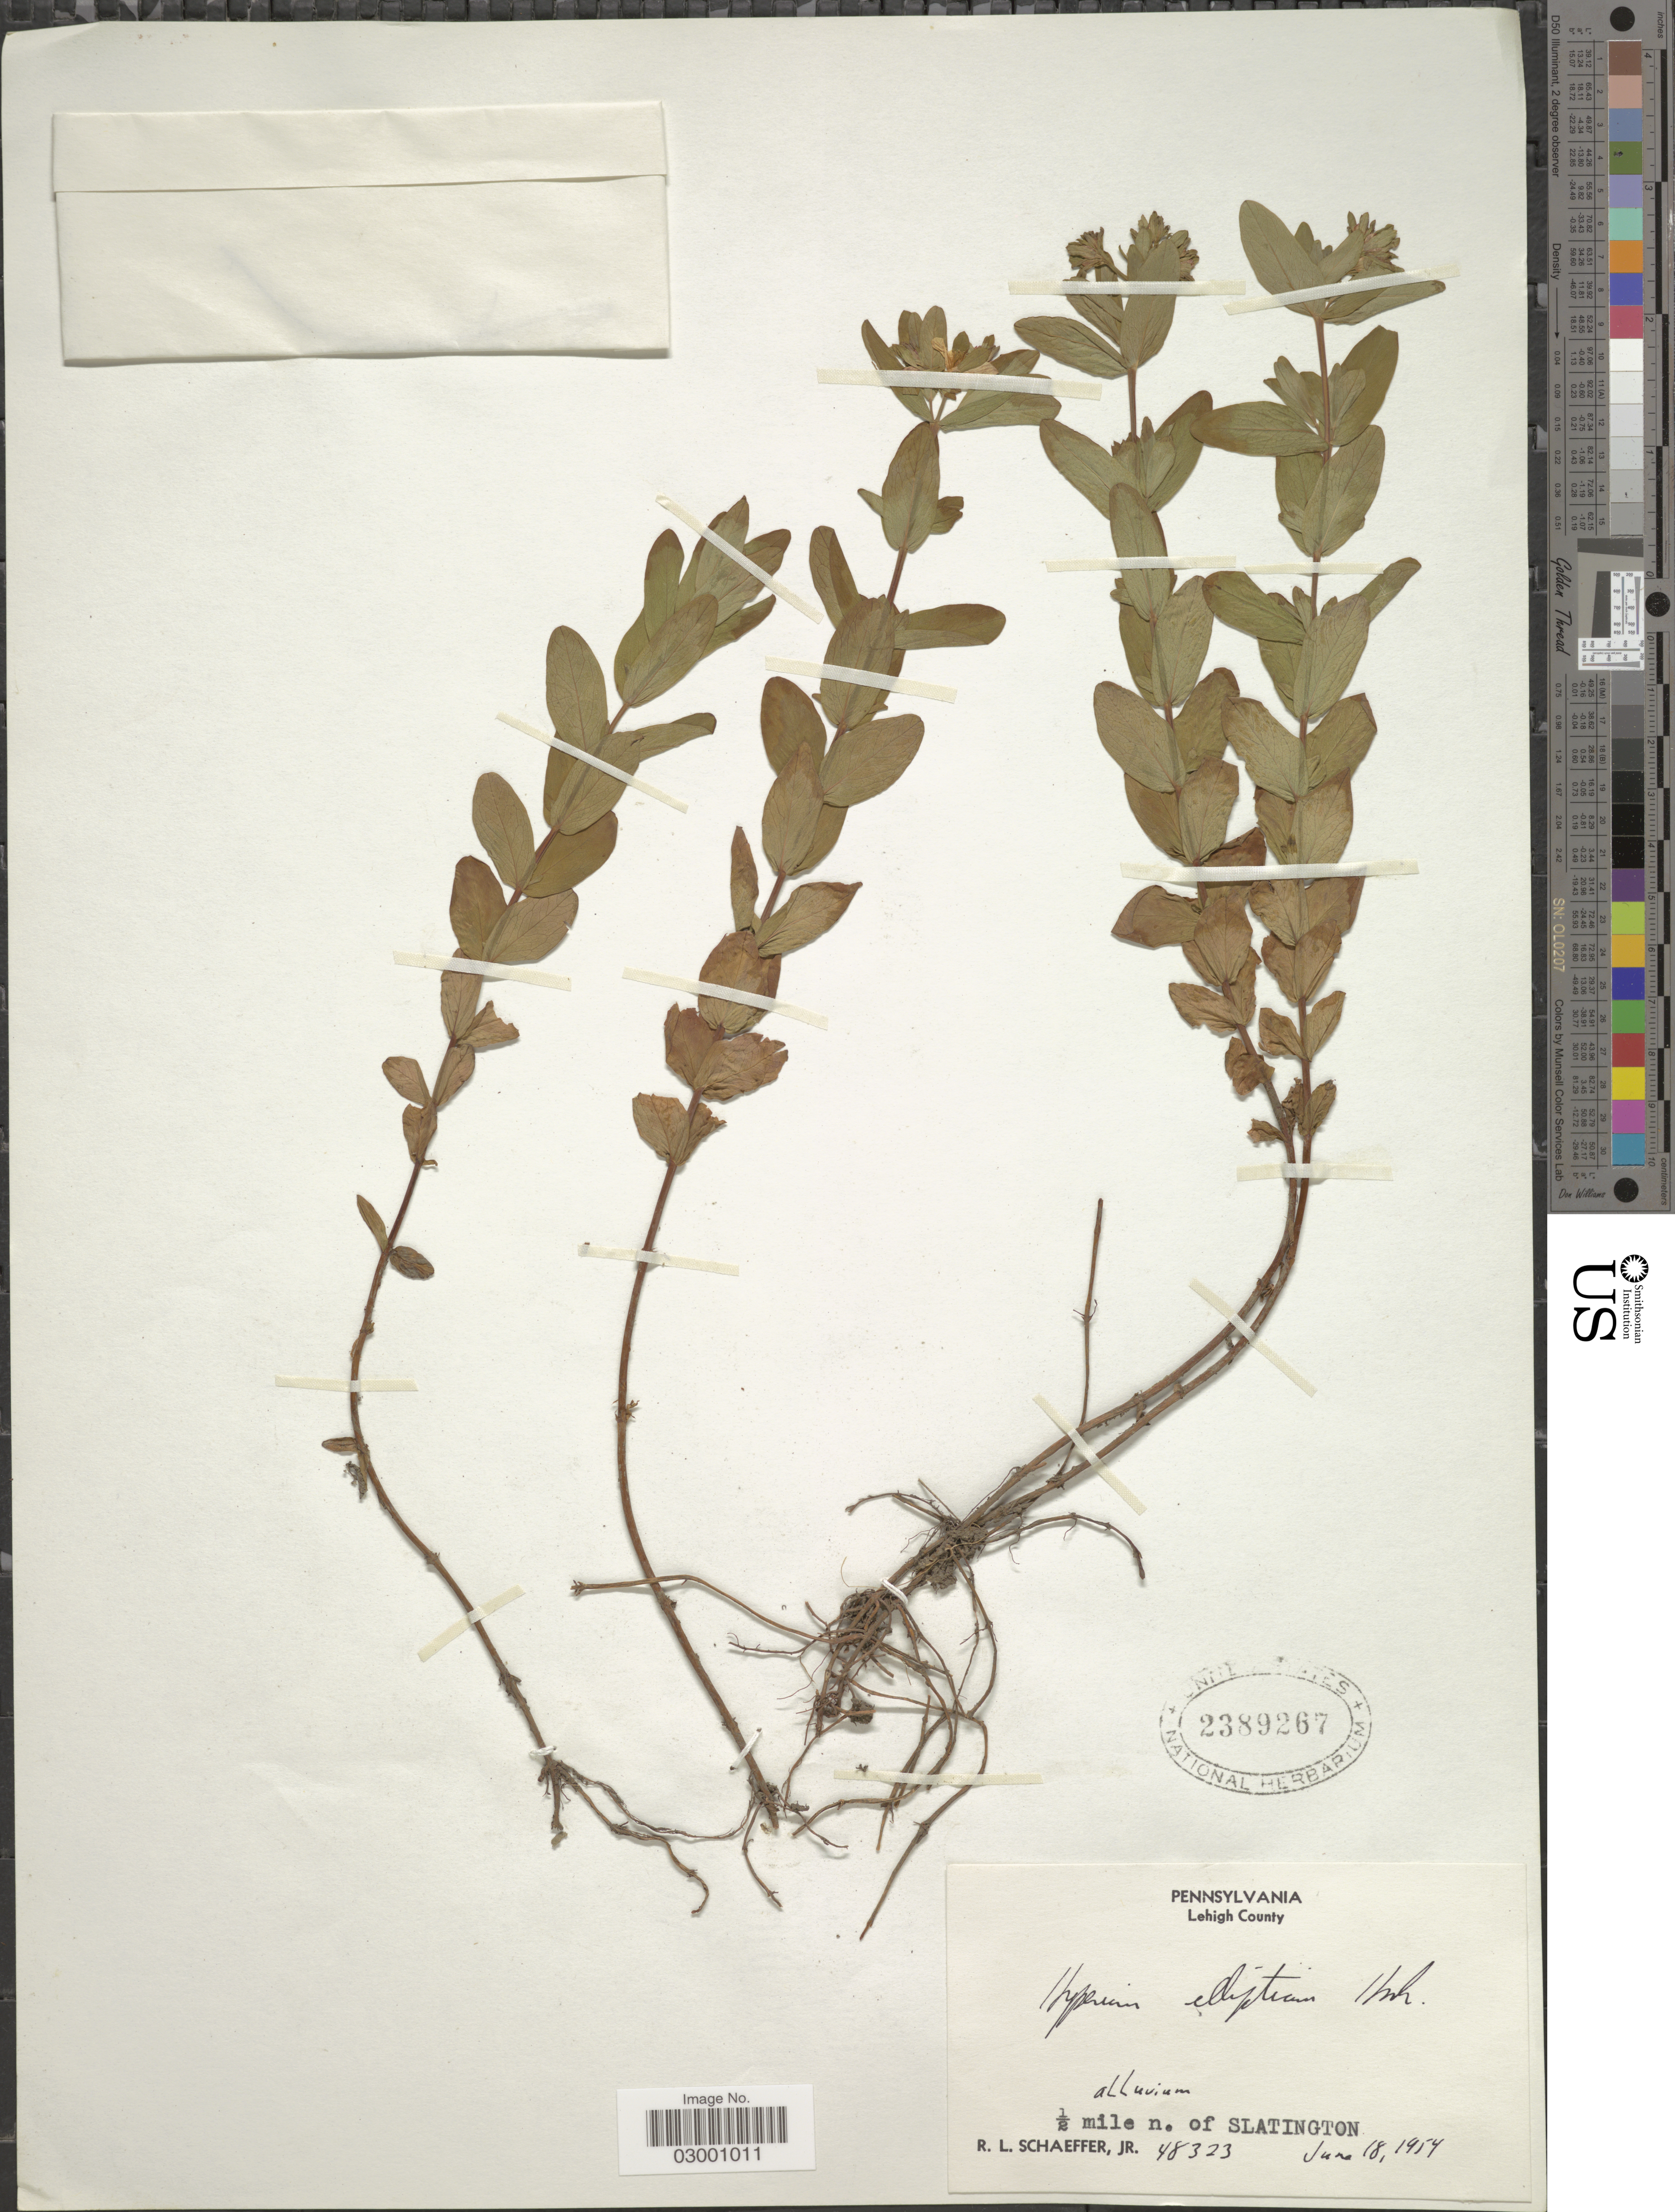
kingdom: Plantae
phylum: Tracheophyta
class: Magnoliopsida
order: Malpighiales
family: Hypericaceae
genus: Hypericum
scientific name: Hypericum ellipticum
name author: Hook.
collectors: R. L. Schaeffer Jr.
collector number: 48323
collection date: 1954-06-18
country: United States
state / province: Pennsylvania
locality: Lehigh County. ½ mile n. of Slatington.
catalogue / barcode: US 2389267